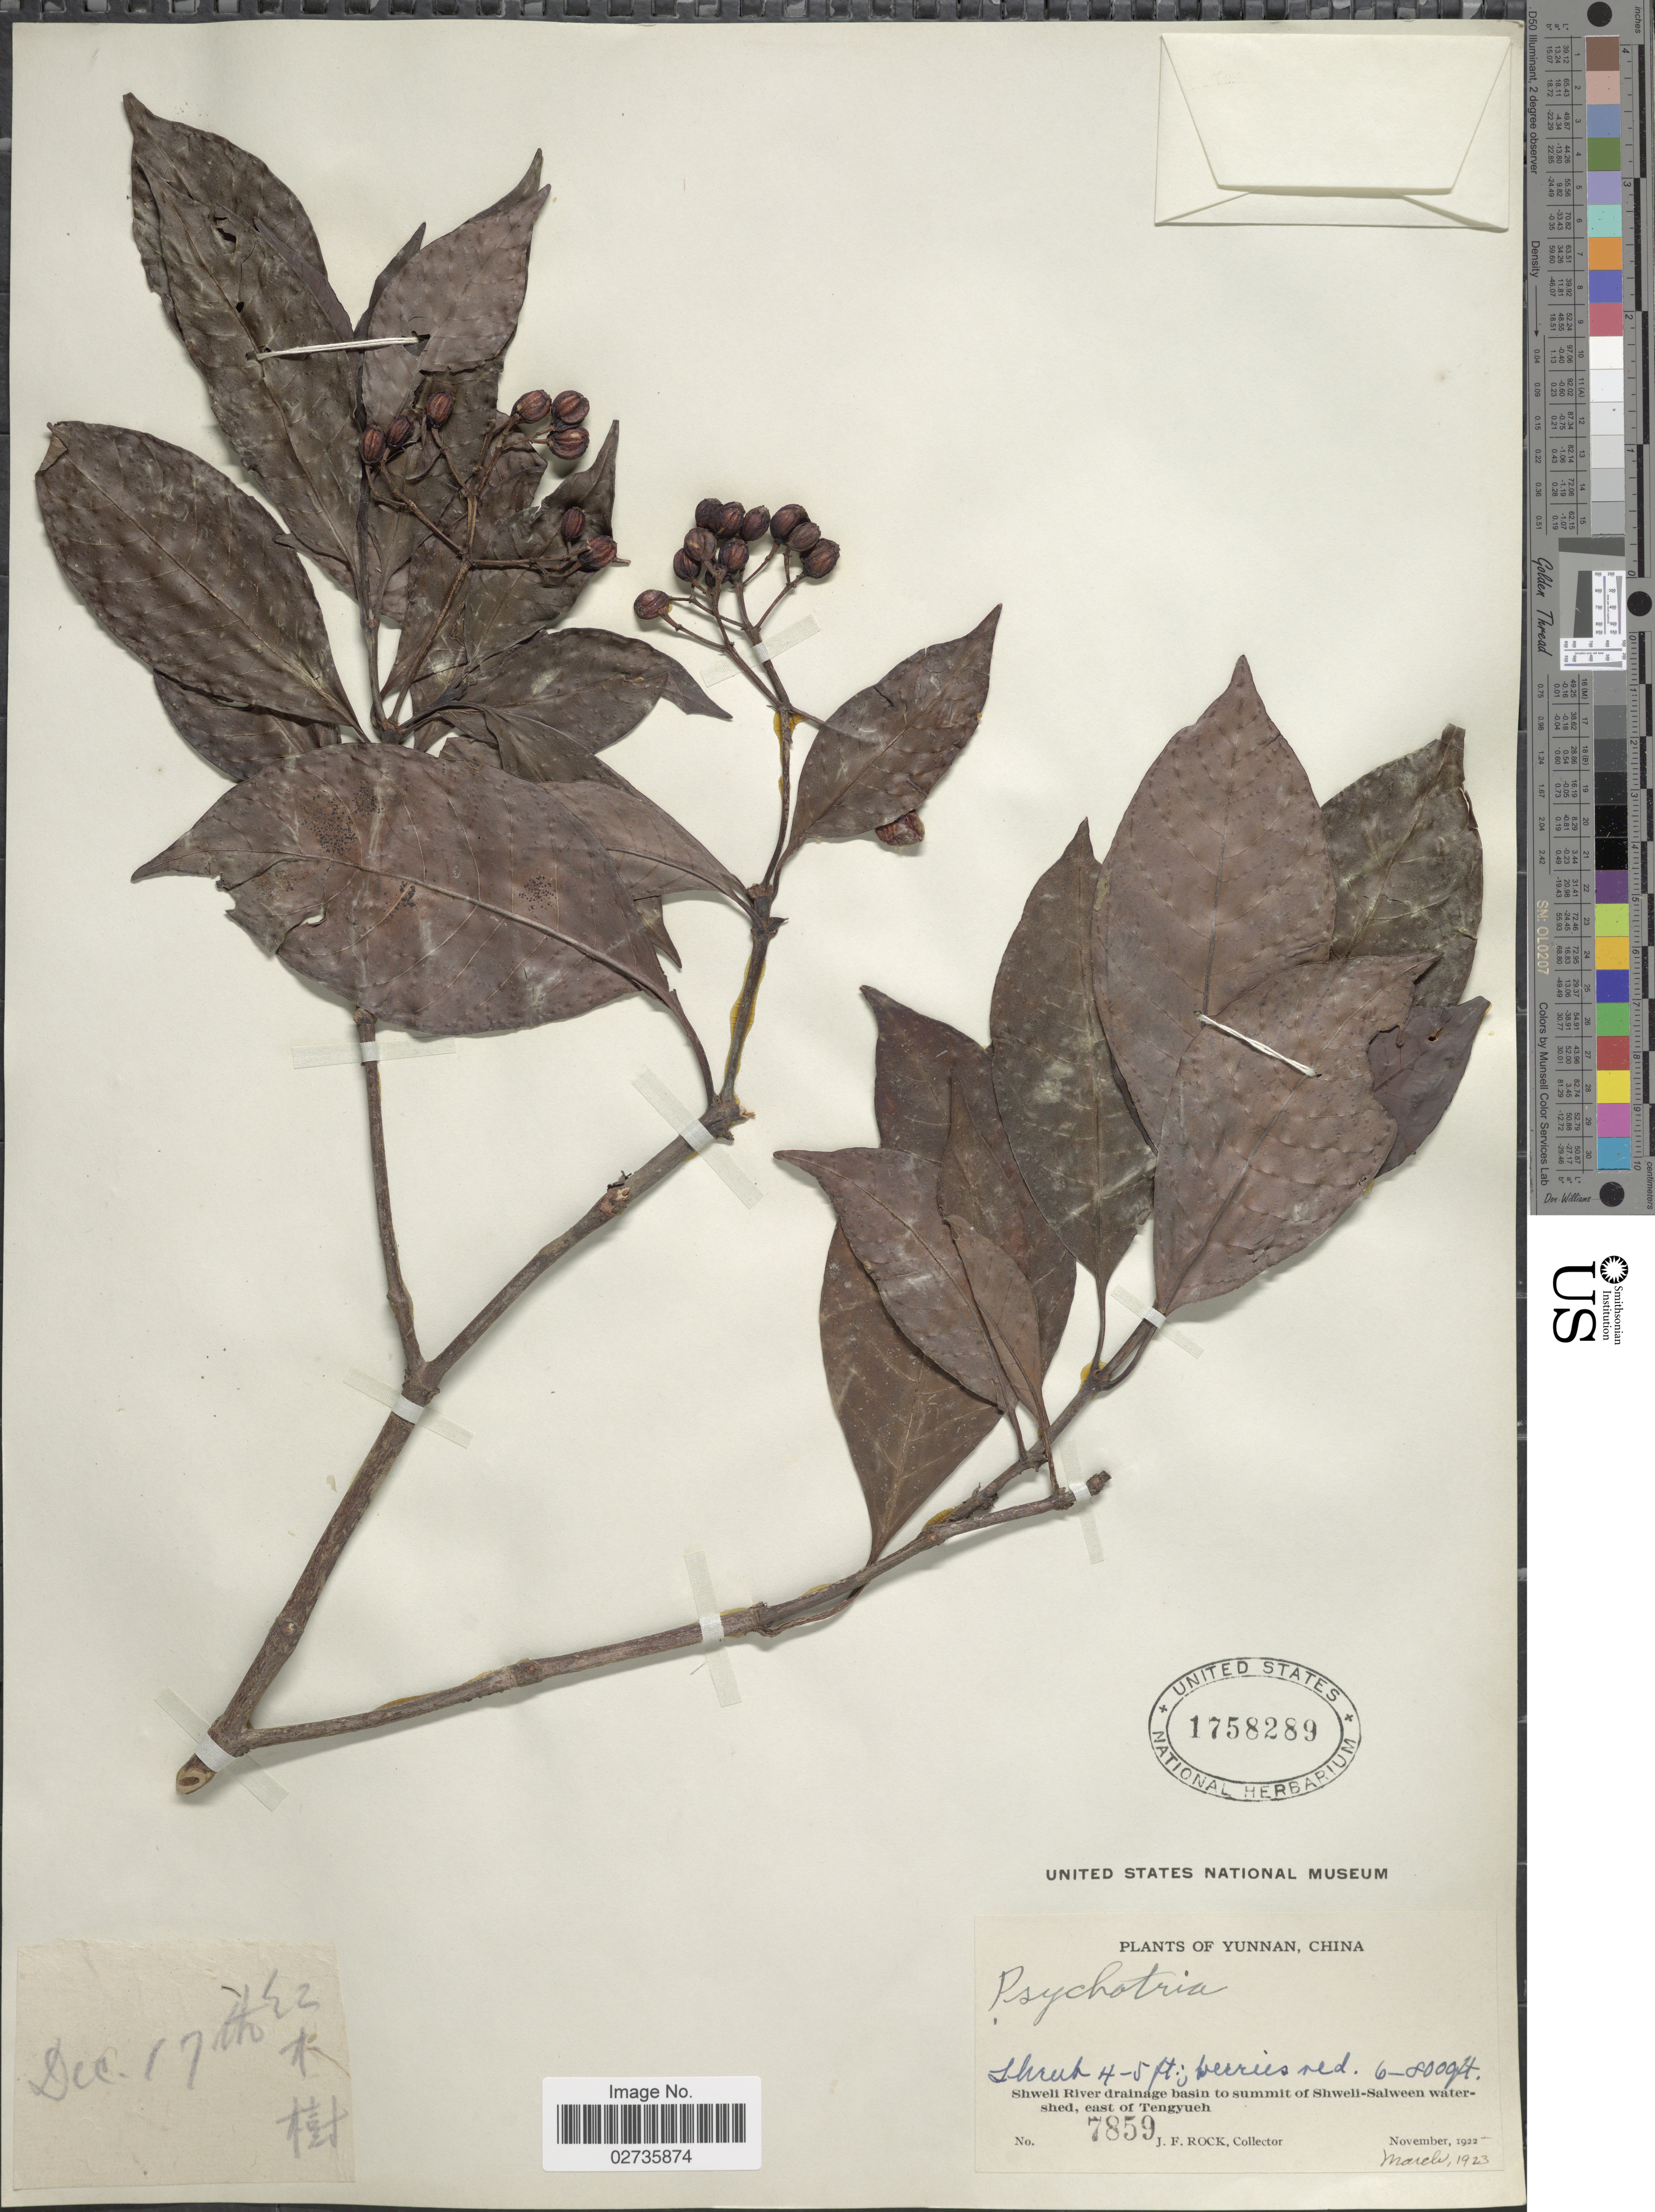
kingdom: Plantae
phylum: Tracheophyta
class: Magnoliopsida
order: Gentianales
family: Rubiaceae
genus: Psychotria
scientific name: Psychotria sp.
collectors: J. Rock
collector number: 7859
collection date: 1922-12-17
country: China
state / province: Yunnan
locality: Shweli River drainage basin to summit of Shweli-Salween watershed, east of Tengyueh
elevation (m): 1829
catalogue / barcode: US 1758289